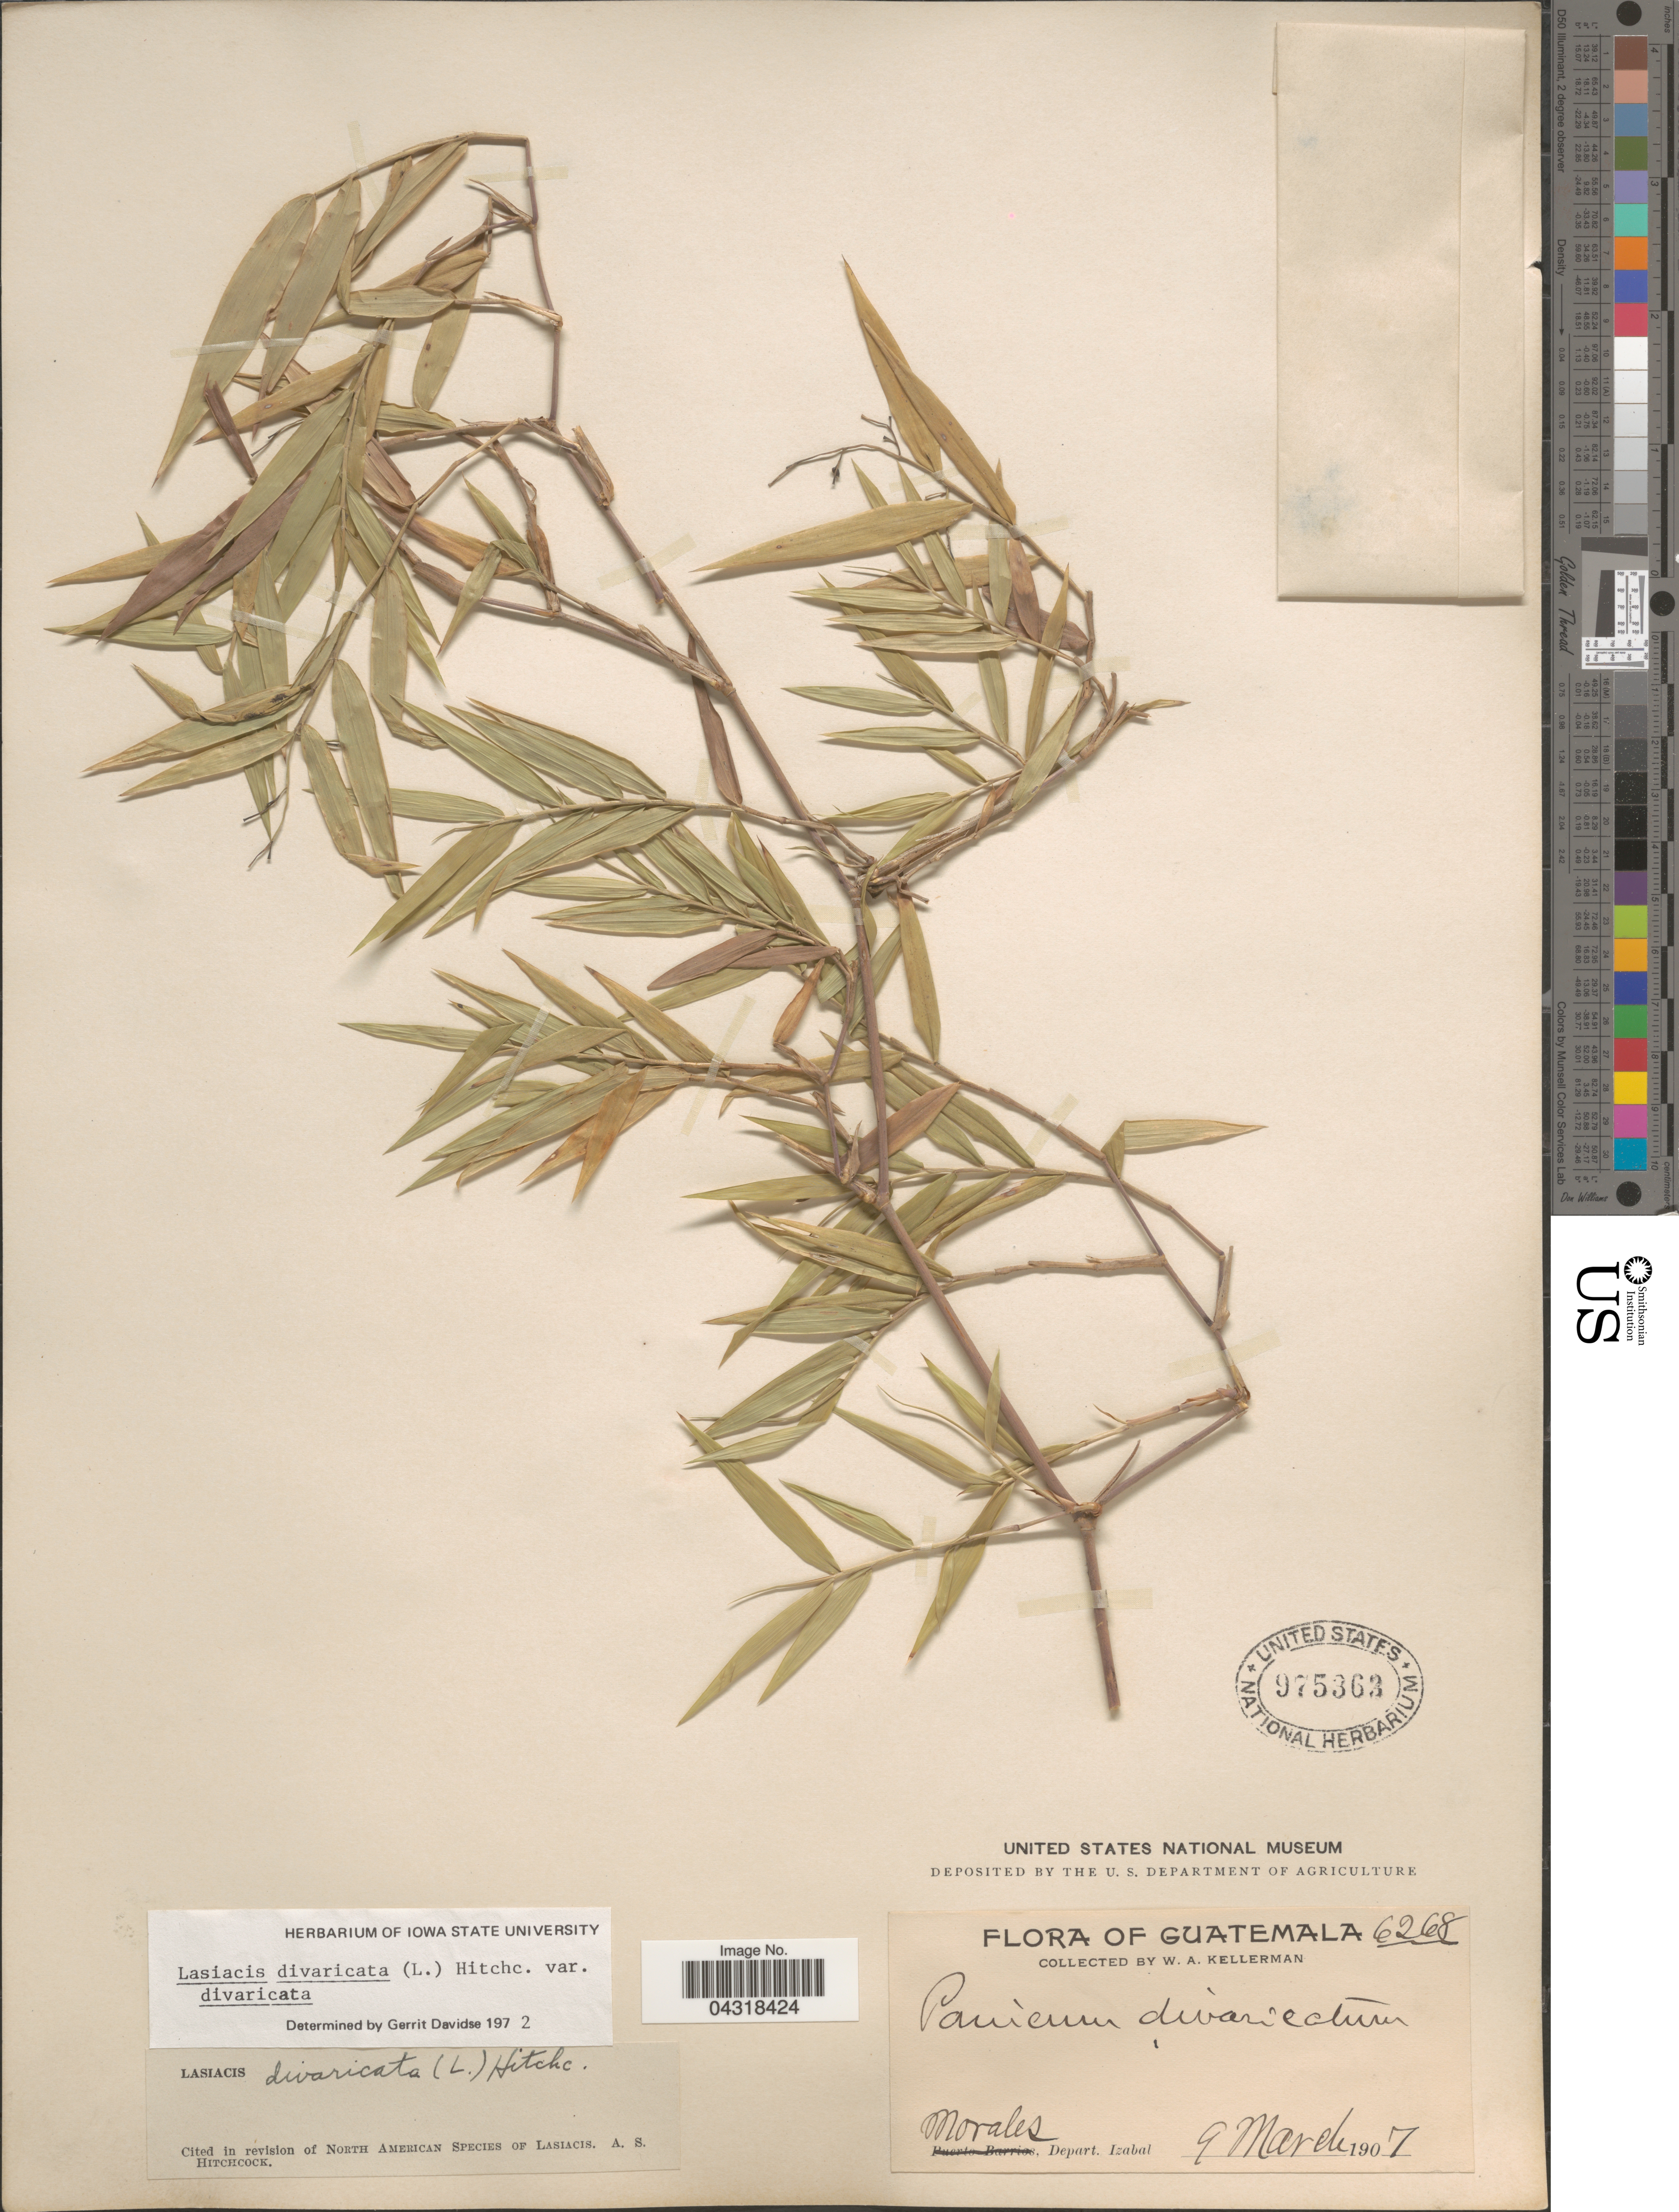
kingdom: Plantae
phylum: Tracheophyta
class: Liliopsida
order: Poales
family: Poaceae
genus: Lasiacis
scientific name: Lasiacis divaricata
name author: (L.) Hitchc.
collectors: W. Kellerman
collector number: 6268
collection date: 1907-03-09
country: Guatemala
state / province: Izabal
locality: Morales, Depart. Izabal.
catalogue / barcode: US 975363